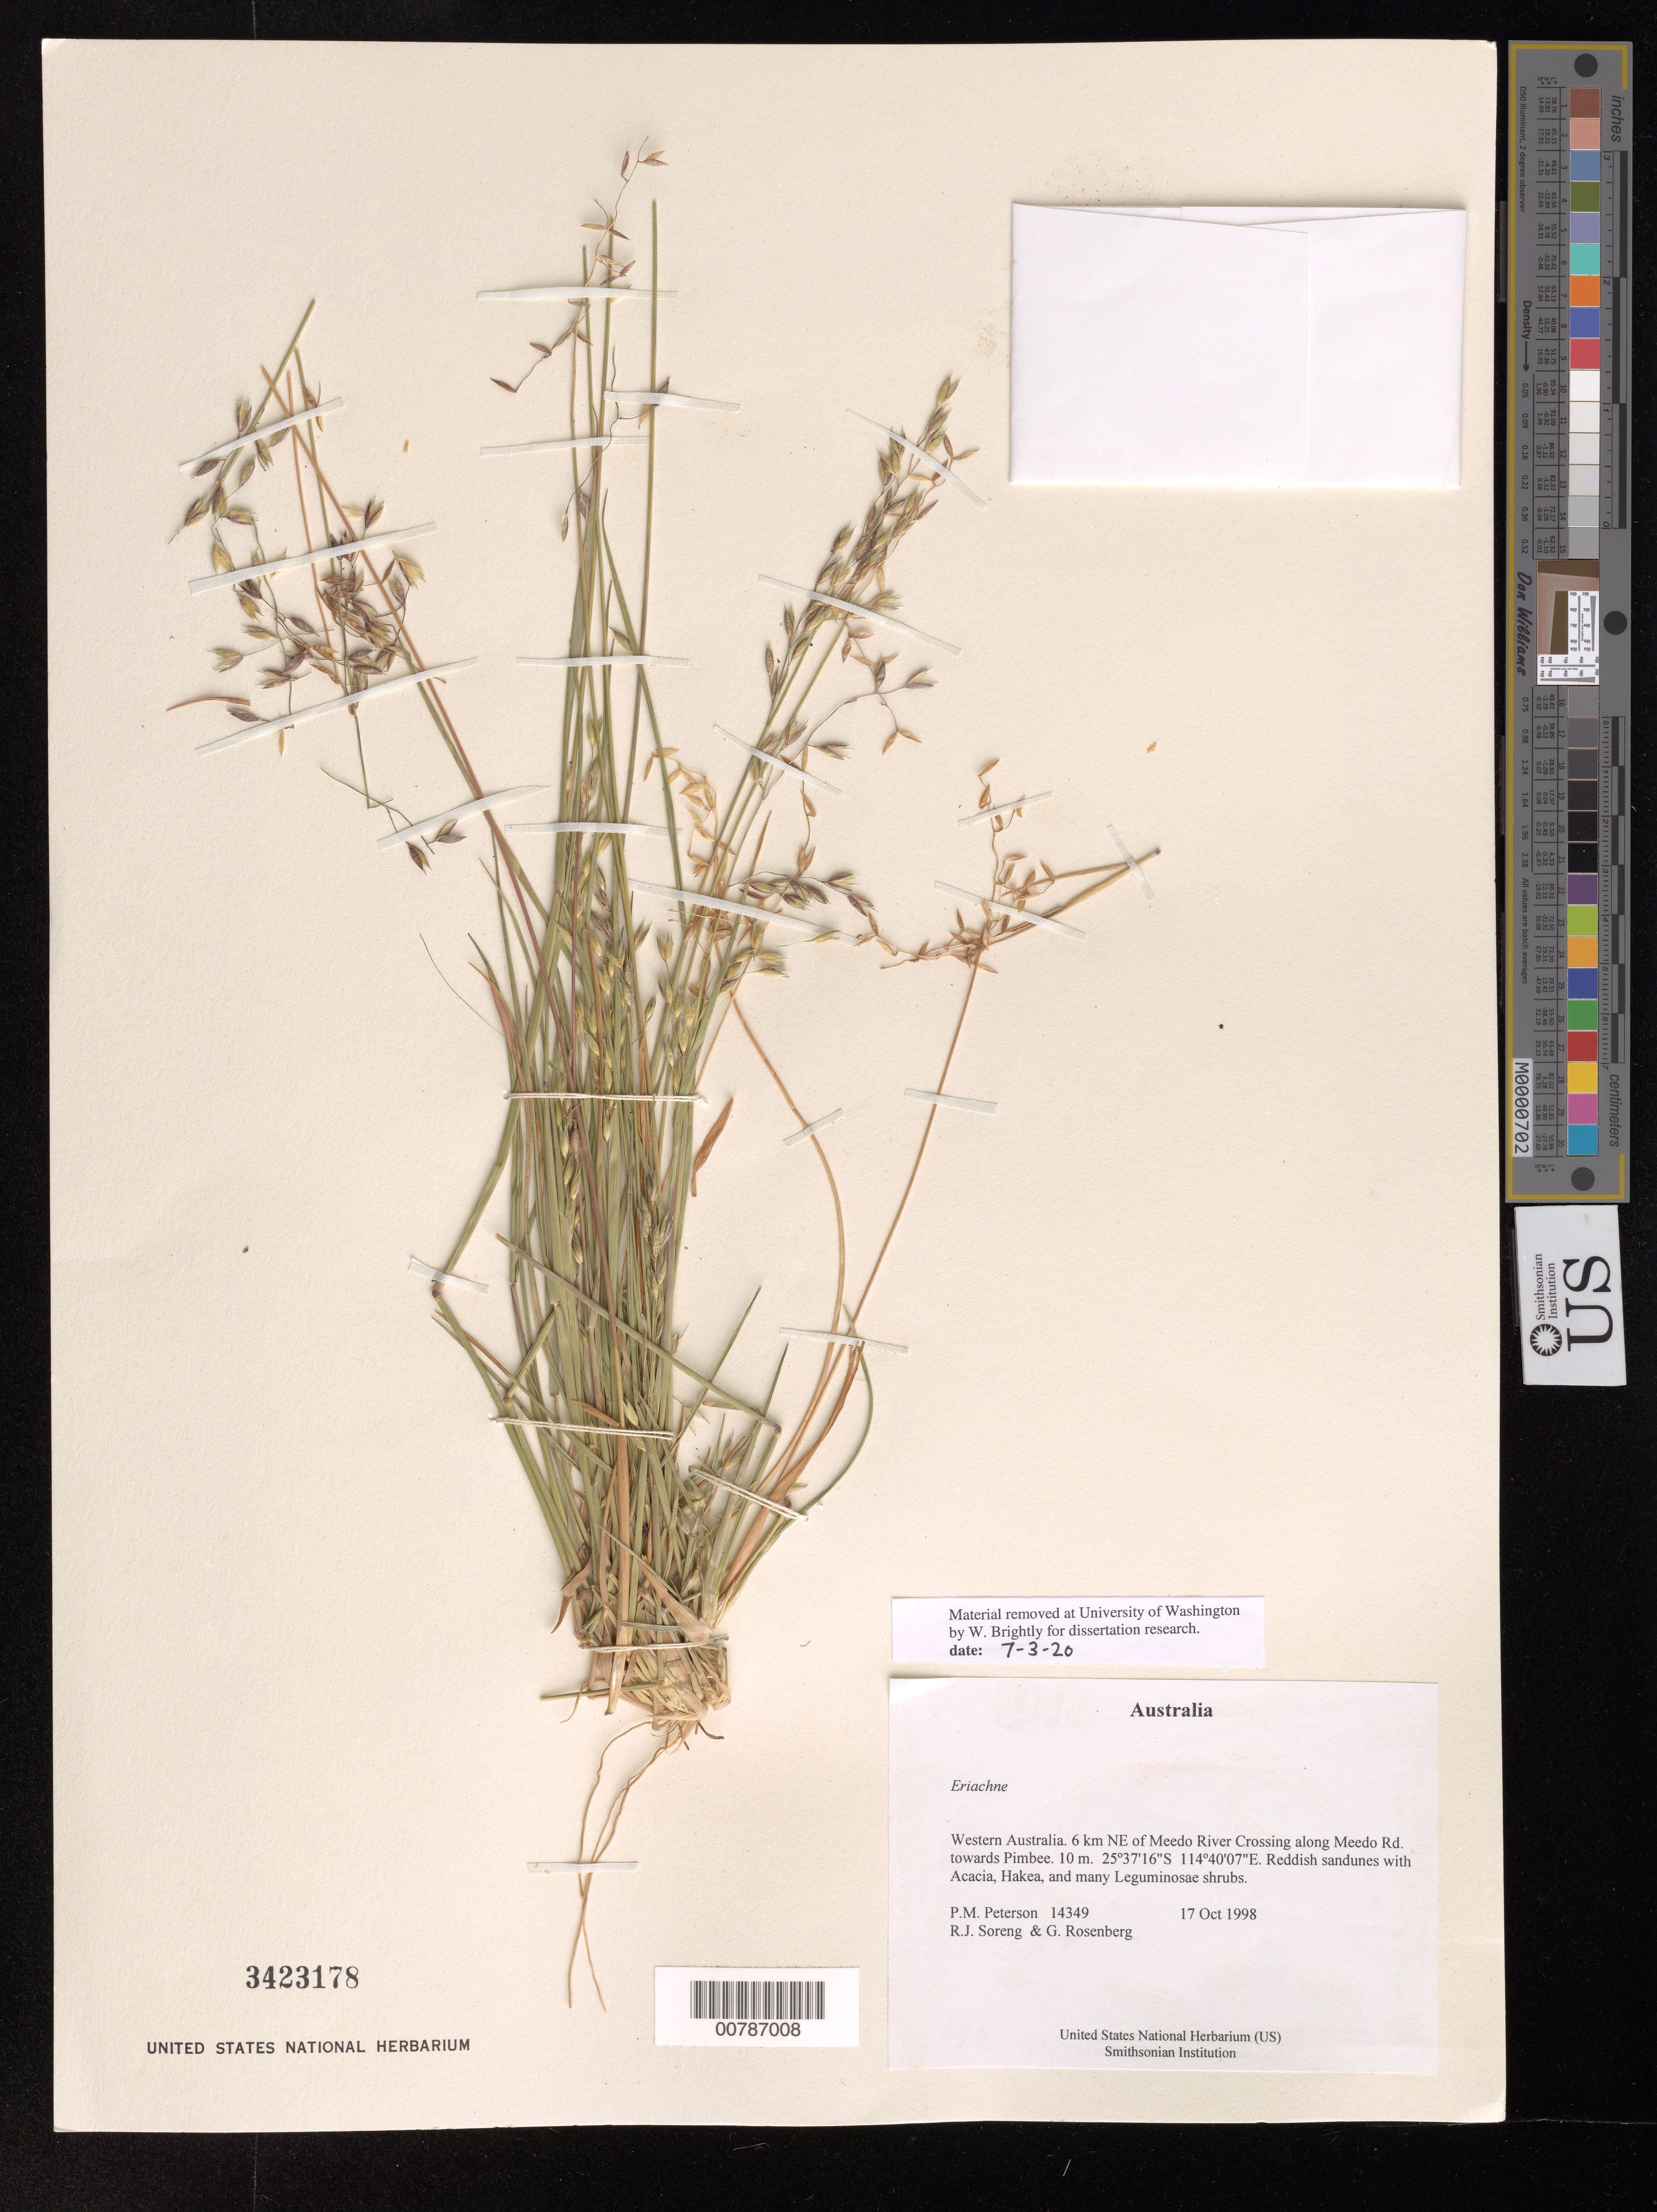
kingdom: Plantae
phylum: Tracheophyta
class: Liliopsida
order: Poales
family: Poaceae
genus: Eriachne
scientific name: Eriachne sp.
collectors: P. M. Peterson, R. J. Soreng & G. Rosenberg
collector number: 14349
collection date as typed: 17 Oct 1998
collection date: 1998-10-17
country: Australia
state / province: Western Australia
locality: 6 km NE of Meedo River Crossing along Meedo Rd. towards Pimbee.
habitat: Reddish sandunes with Acacia, Hakea, and many Leguminosae shrubs.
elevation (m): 10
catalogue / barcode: US 3423178